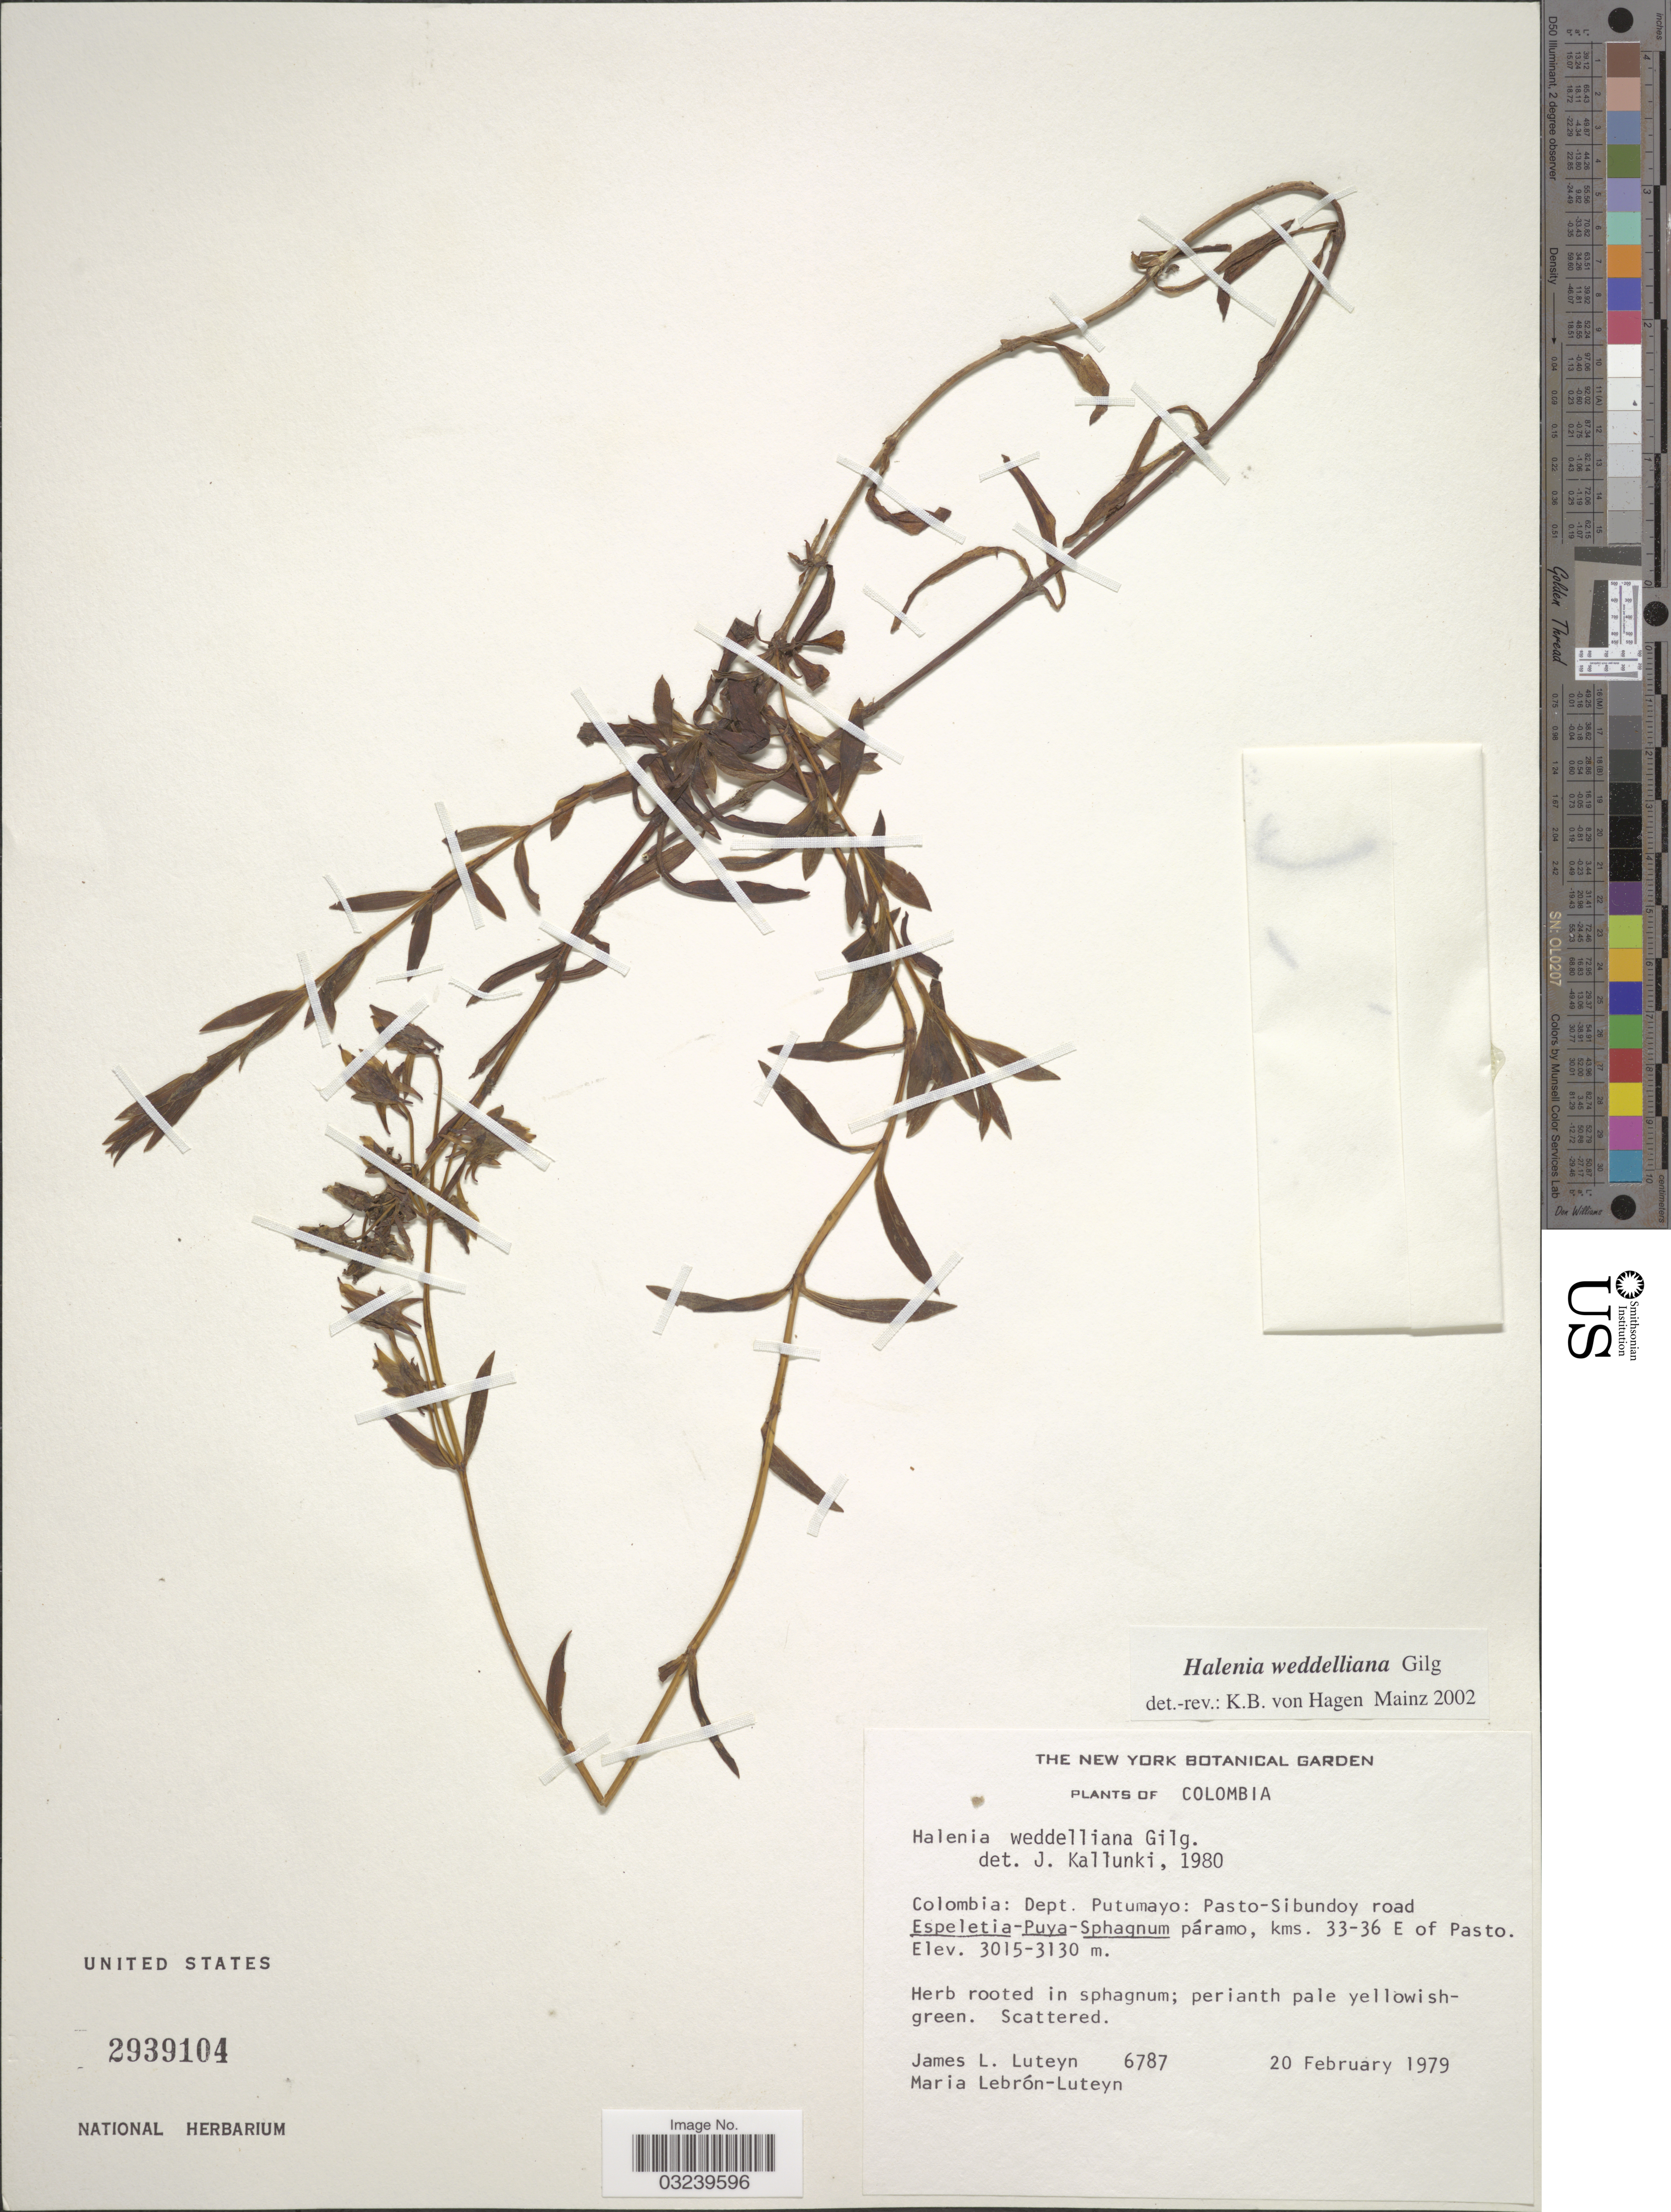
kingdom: Plantae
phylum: Tracheophyta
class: Magnoliopsida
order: Gentianales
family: Gentianaceae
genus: Halenia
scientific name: Halenia weddelliana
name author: Gilg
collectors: J. Luteyn & M. L. Lebrón-Luteyn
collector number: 6787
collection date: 1979-02-20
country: Colombia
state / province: Putumayo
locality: Dept. Putumayo: Pasto-Sibundoy road Espeletia-Puya-Sphagnum páramo, kms. 33-36 E of Pasto.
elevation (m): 3015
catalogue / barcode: US 2939104